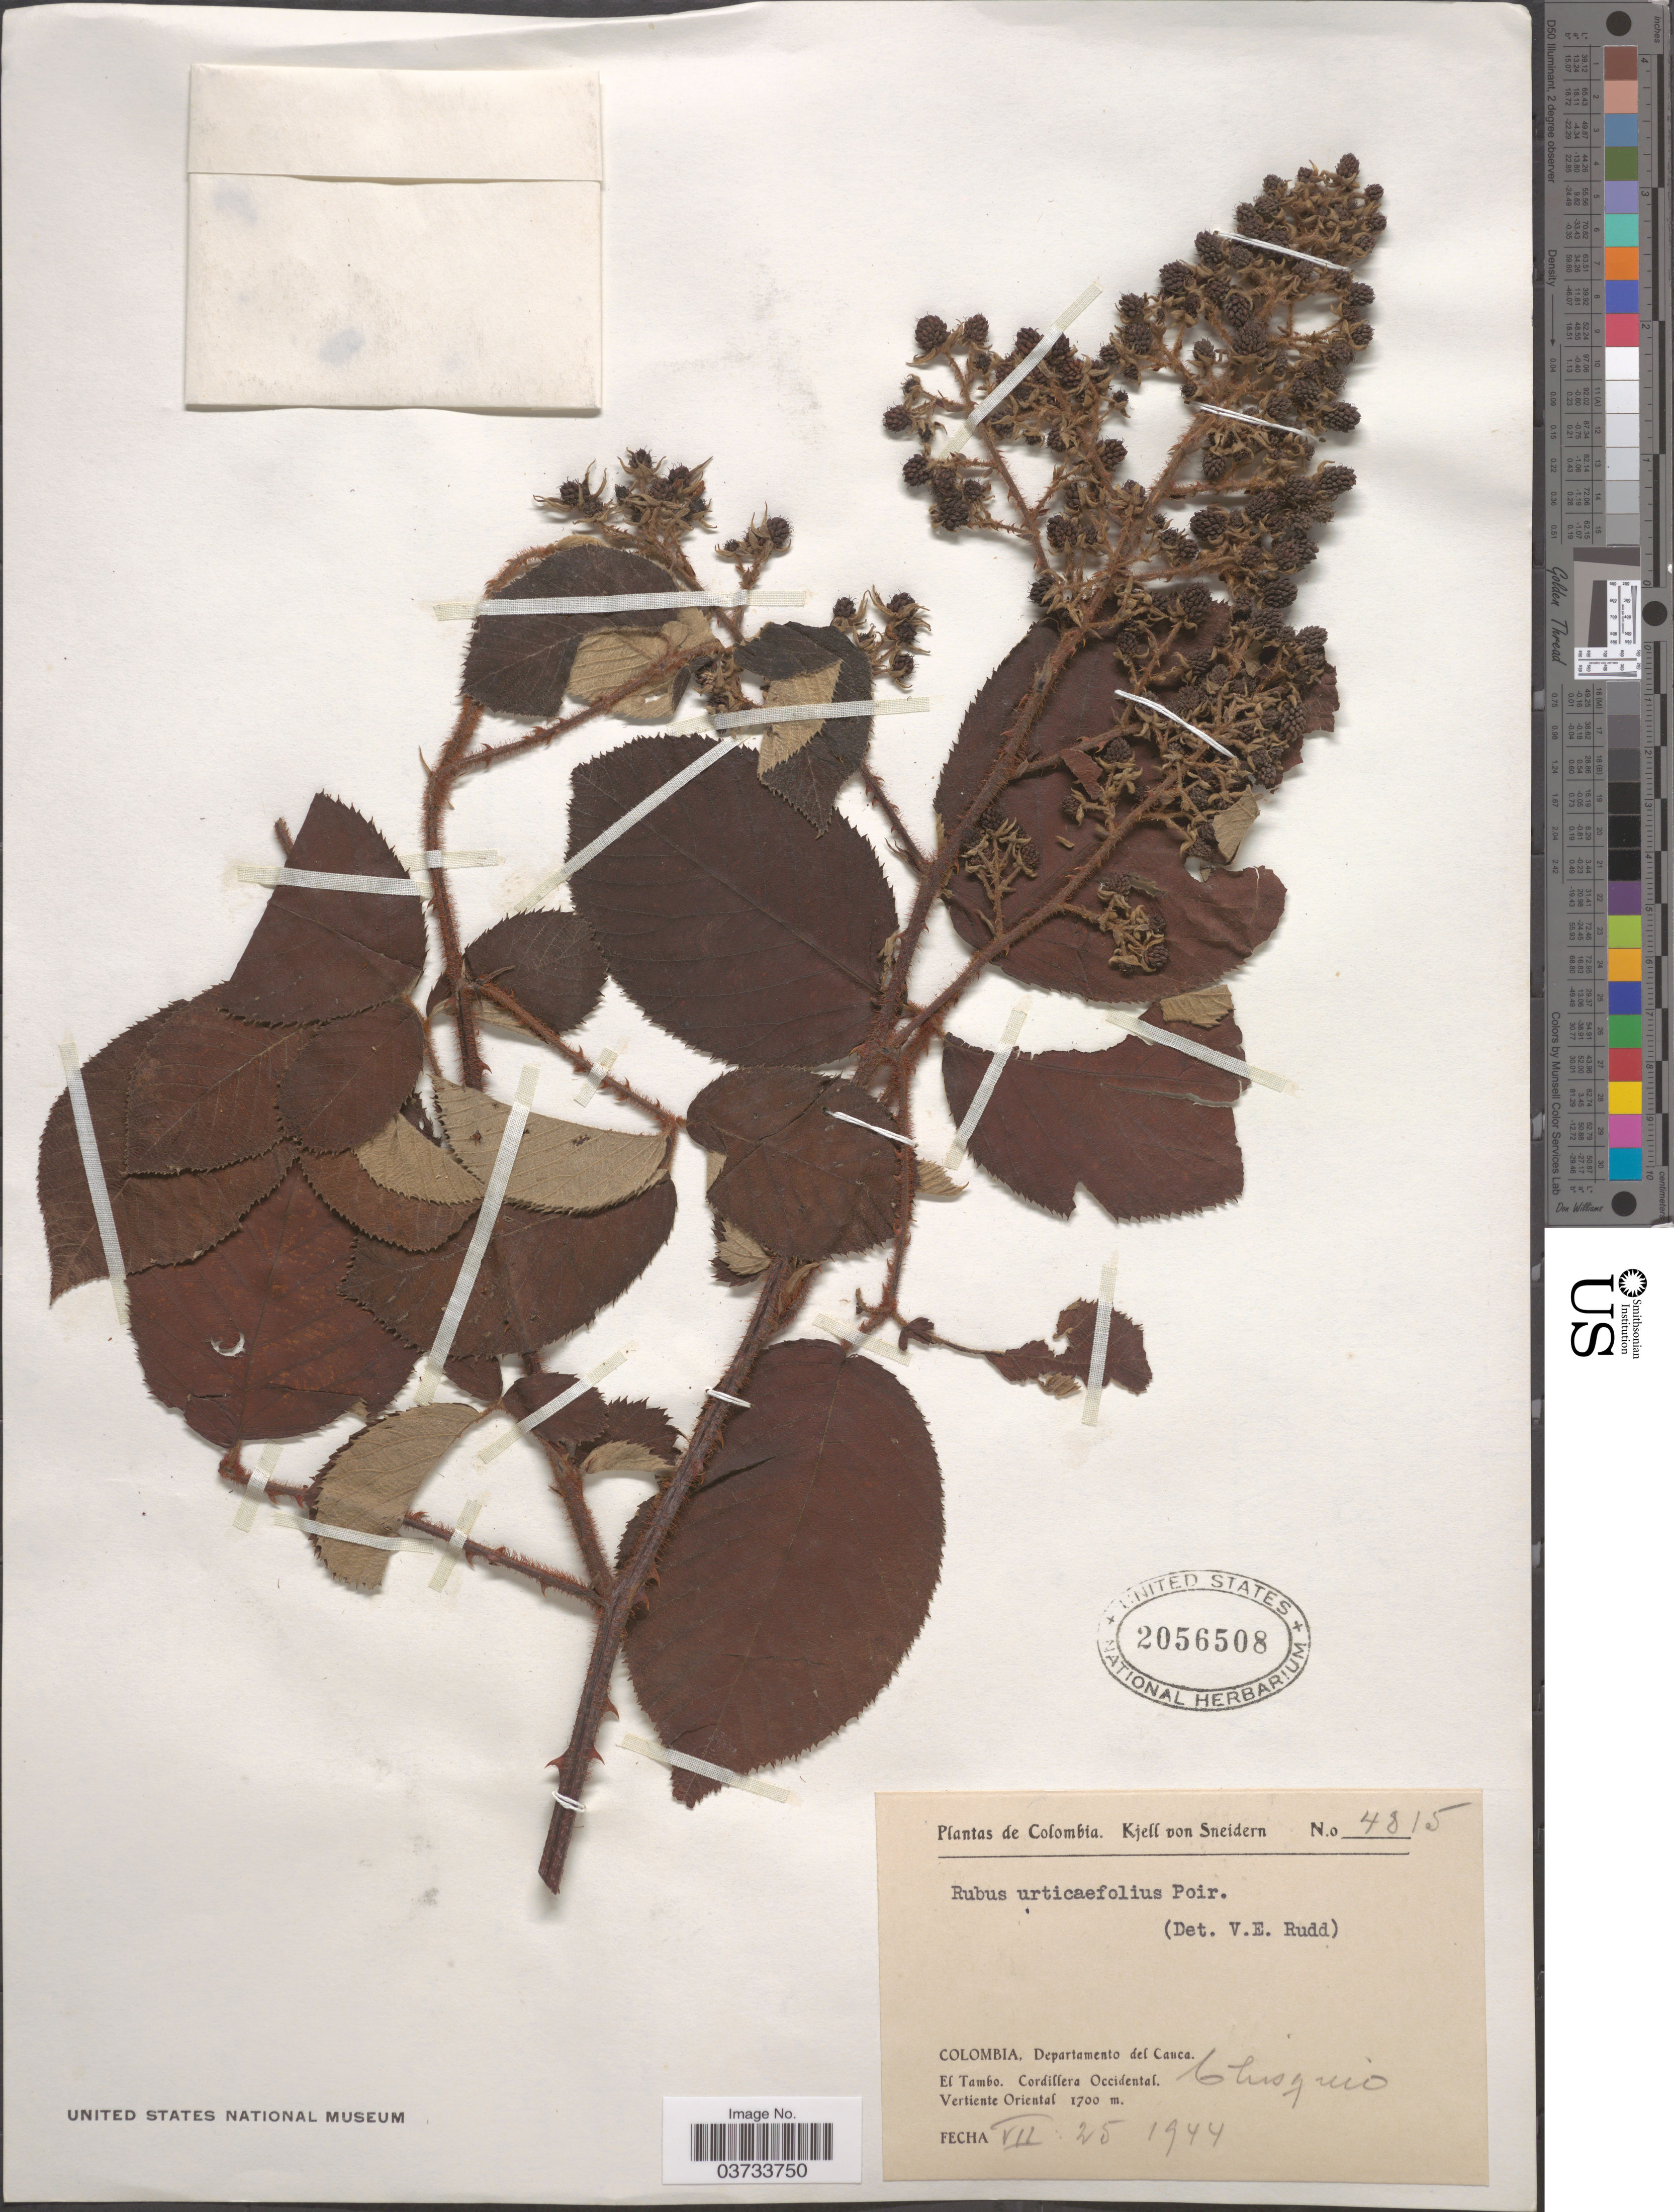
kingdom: Plantae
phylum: Tracheophyta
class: Magnoliopsida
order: Rosales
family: Rosaceae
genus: Rubus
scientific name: Rubus urticifolius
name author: Poir.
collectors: K. von Sneidern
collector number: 4815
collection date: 1944-07-25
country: Colombia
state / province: Cauca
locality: Departamento del Cauca. El Tambo. Cordillera Occidental. Chisquio, Vertiente Oriental.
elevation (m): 1700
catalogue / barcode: US 2056508